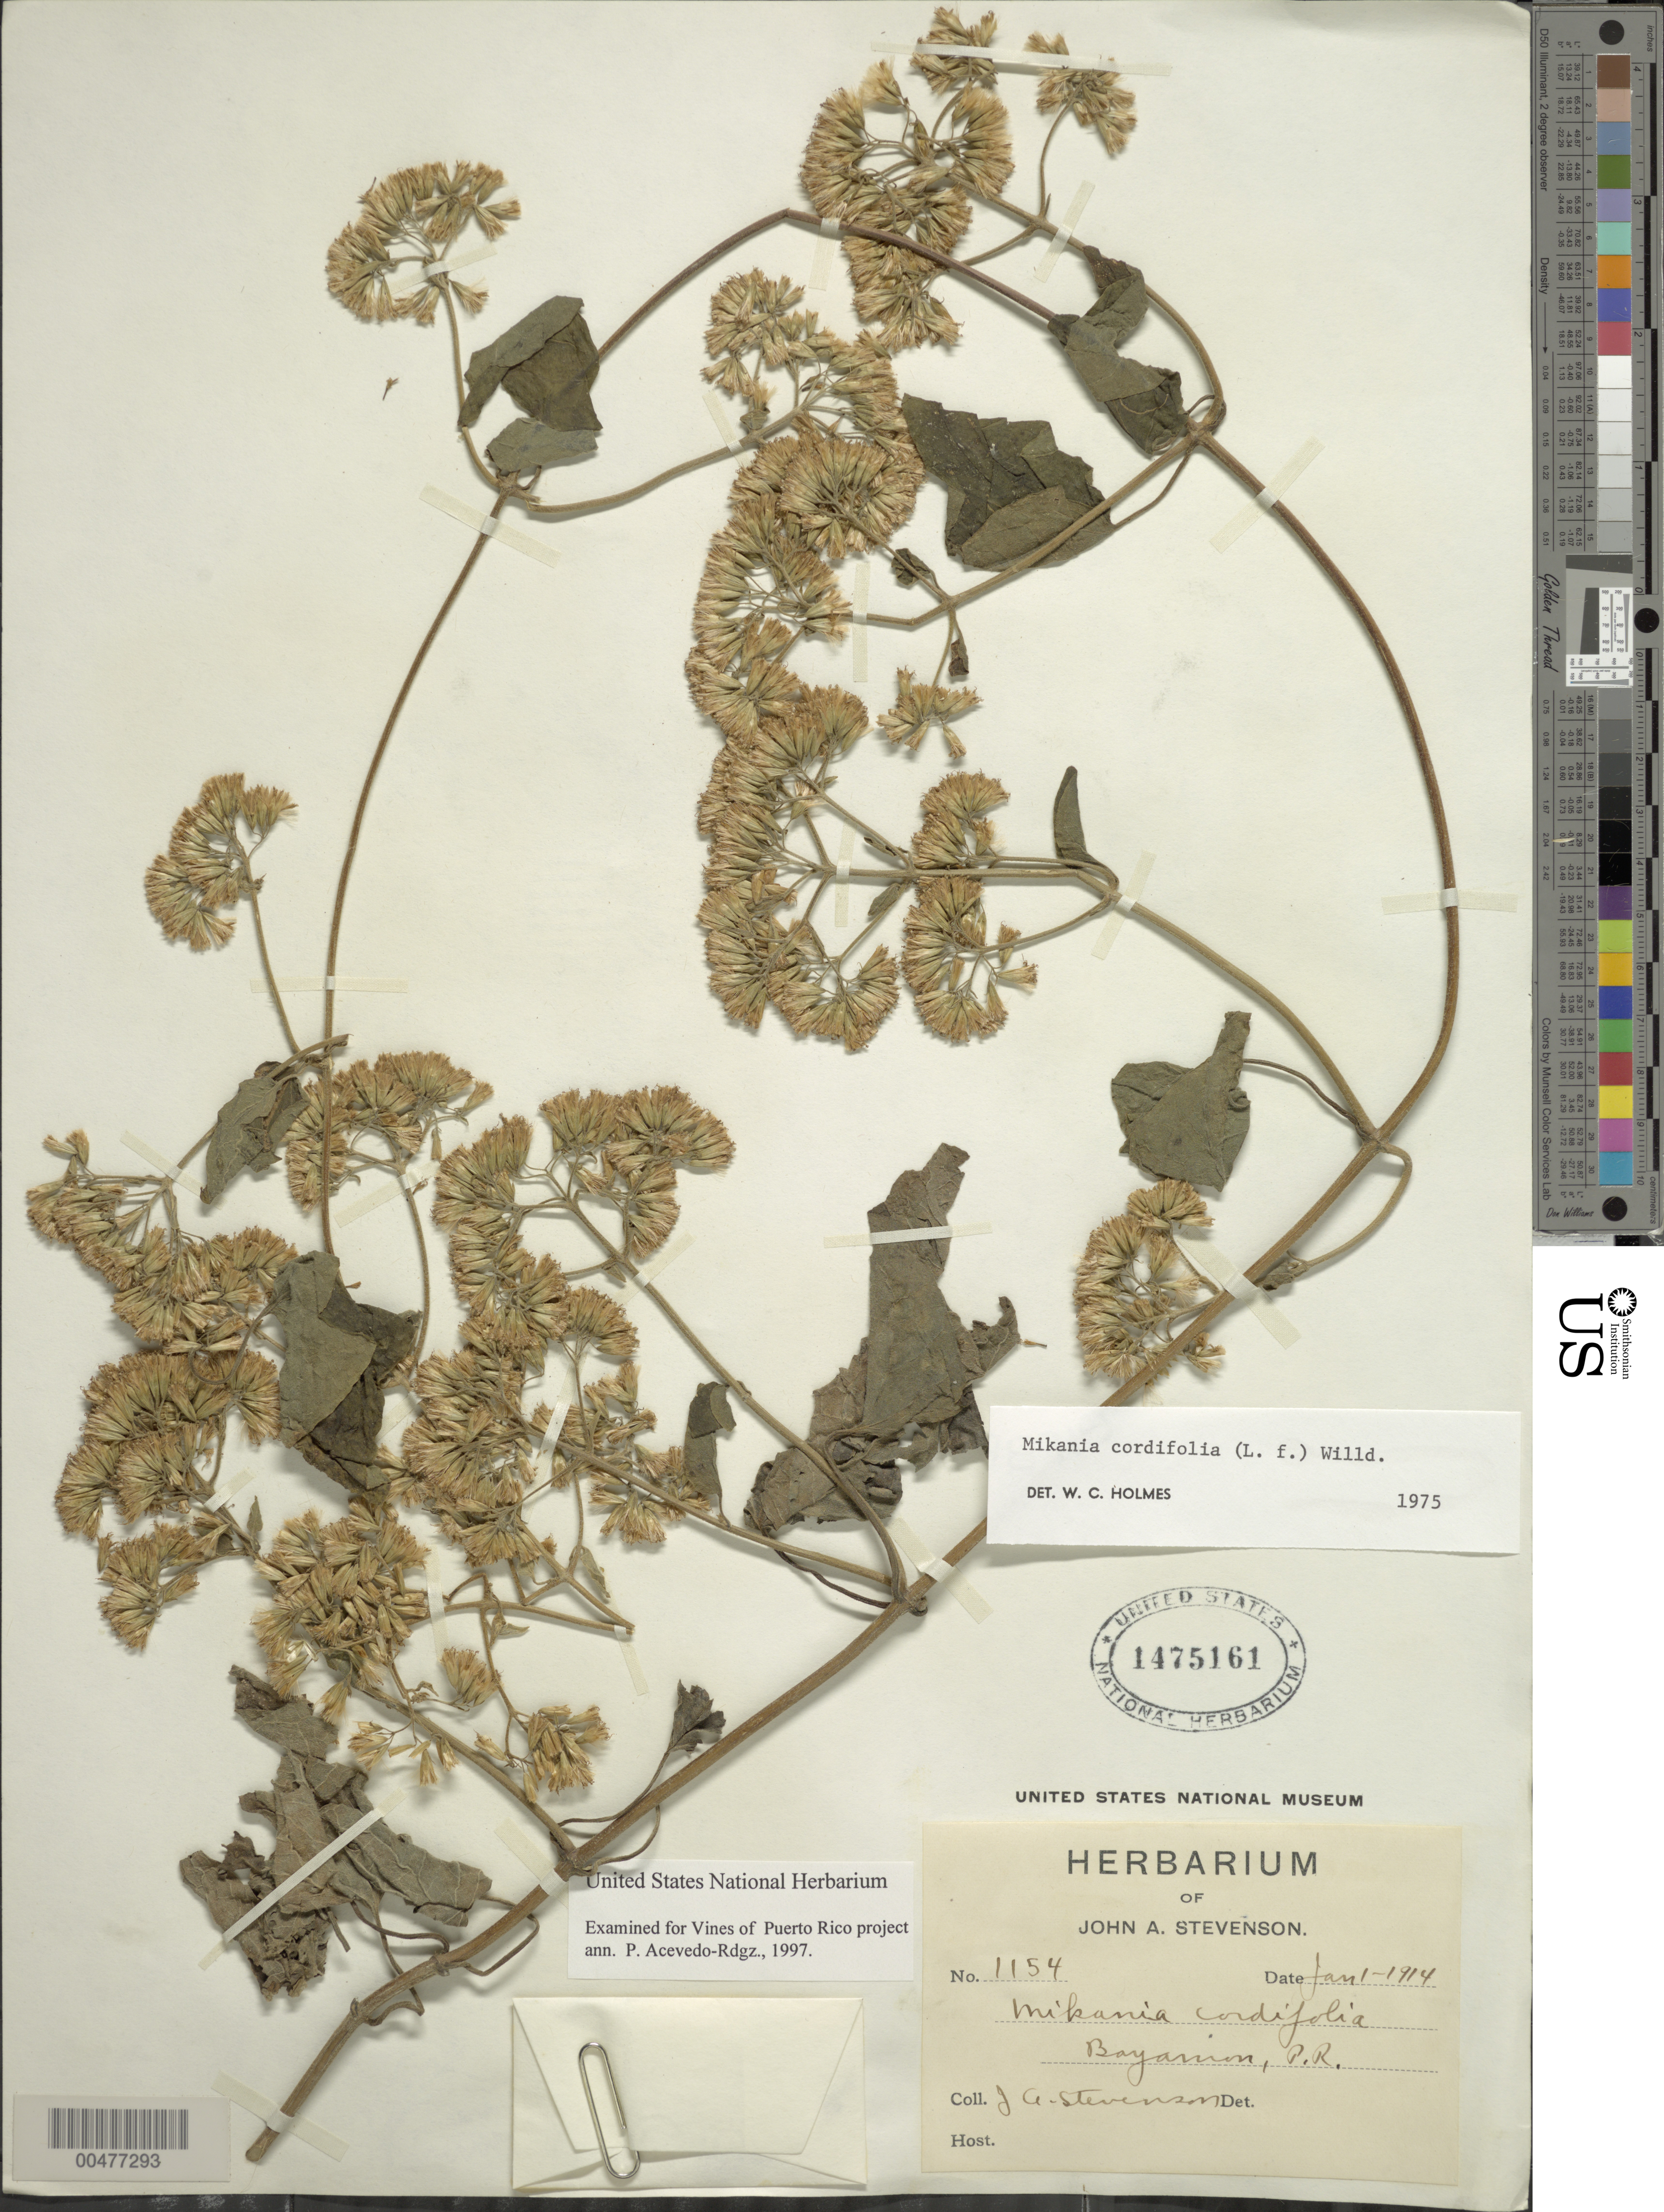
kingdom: Plantae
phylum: Tracheophyta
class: Magnoliopsida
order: Asterales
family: Asteraceae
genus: Mikania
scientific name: Mikania cordifolia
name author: Kunth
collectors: J. Stevenson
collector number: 1154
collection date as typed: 01 Jan 1914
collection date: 1914-01-01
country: Puerto Rico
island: Greater Antilles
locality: Bayamon.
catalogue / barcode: US 1475161